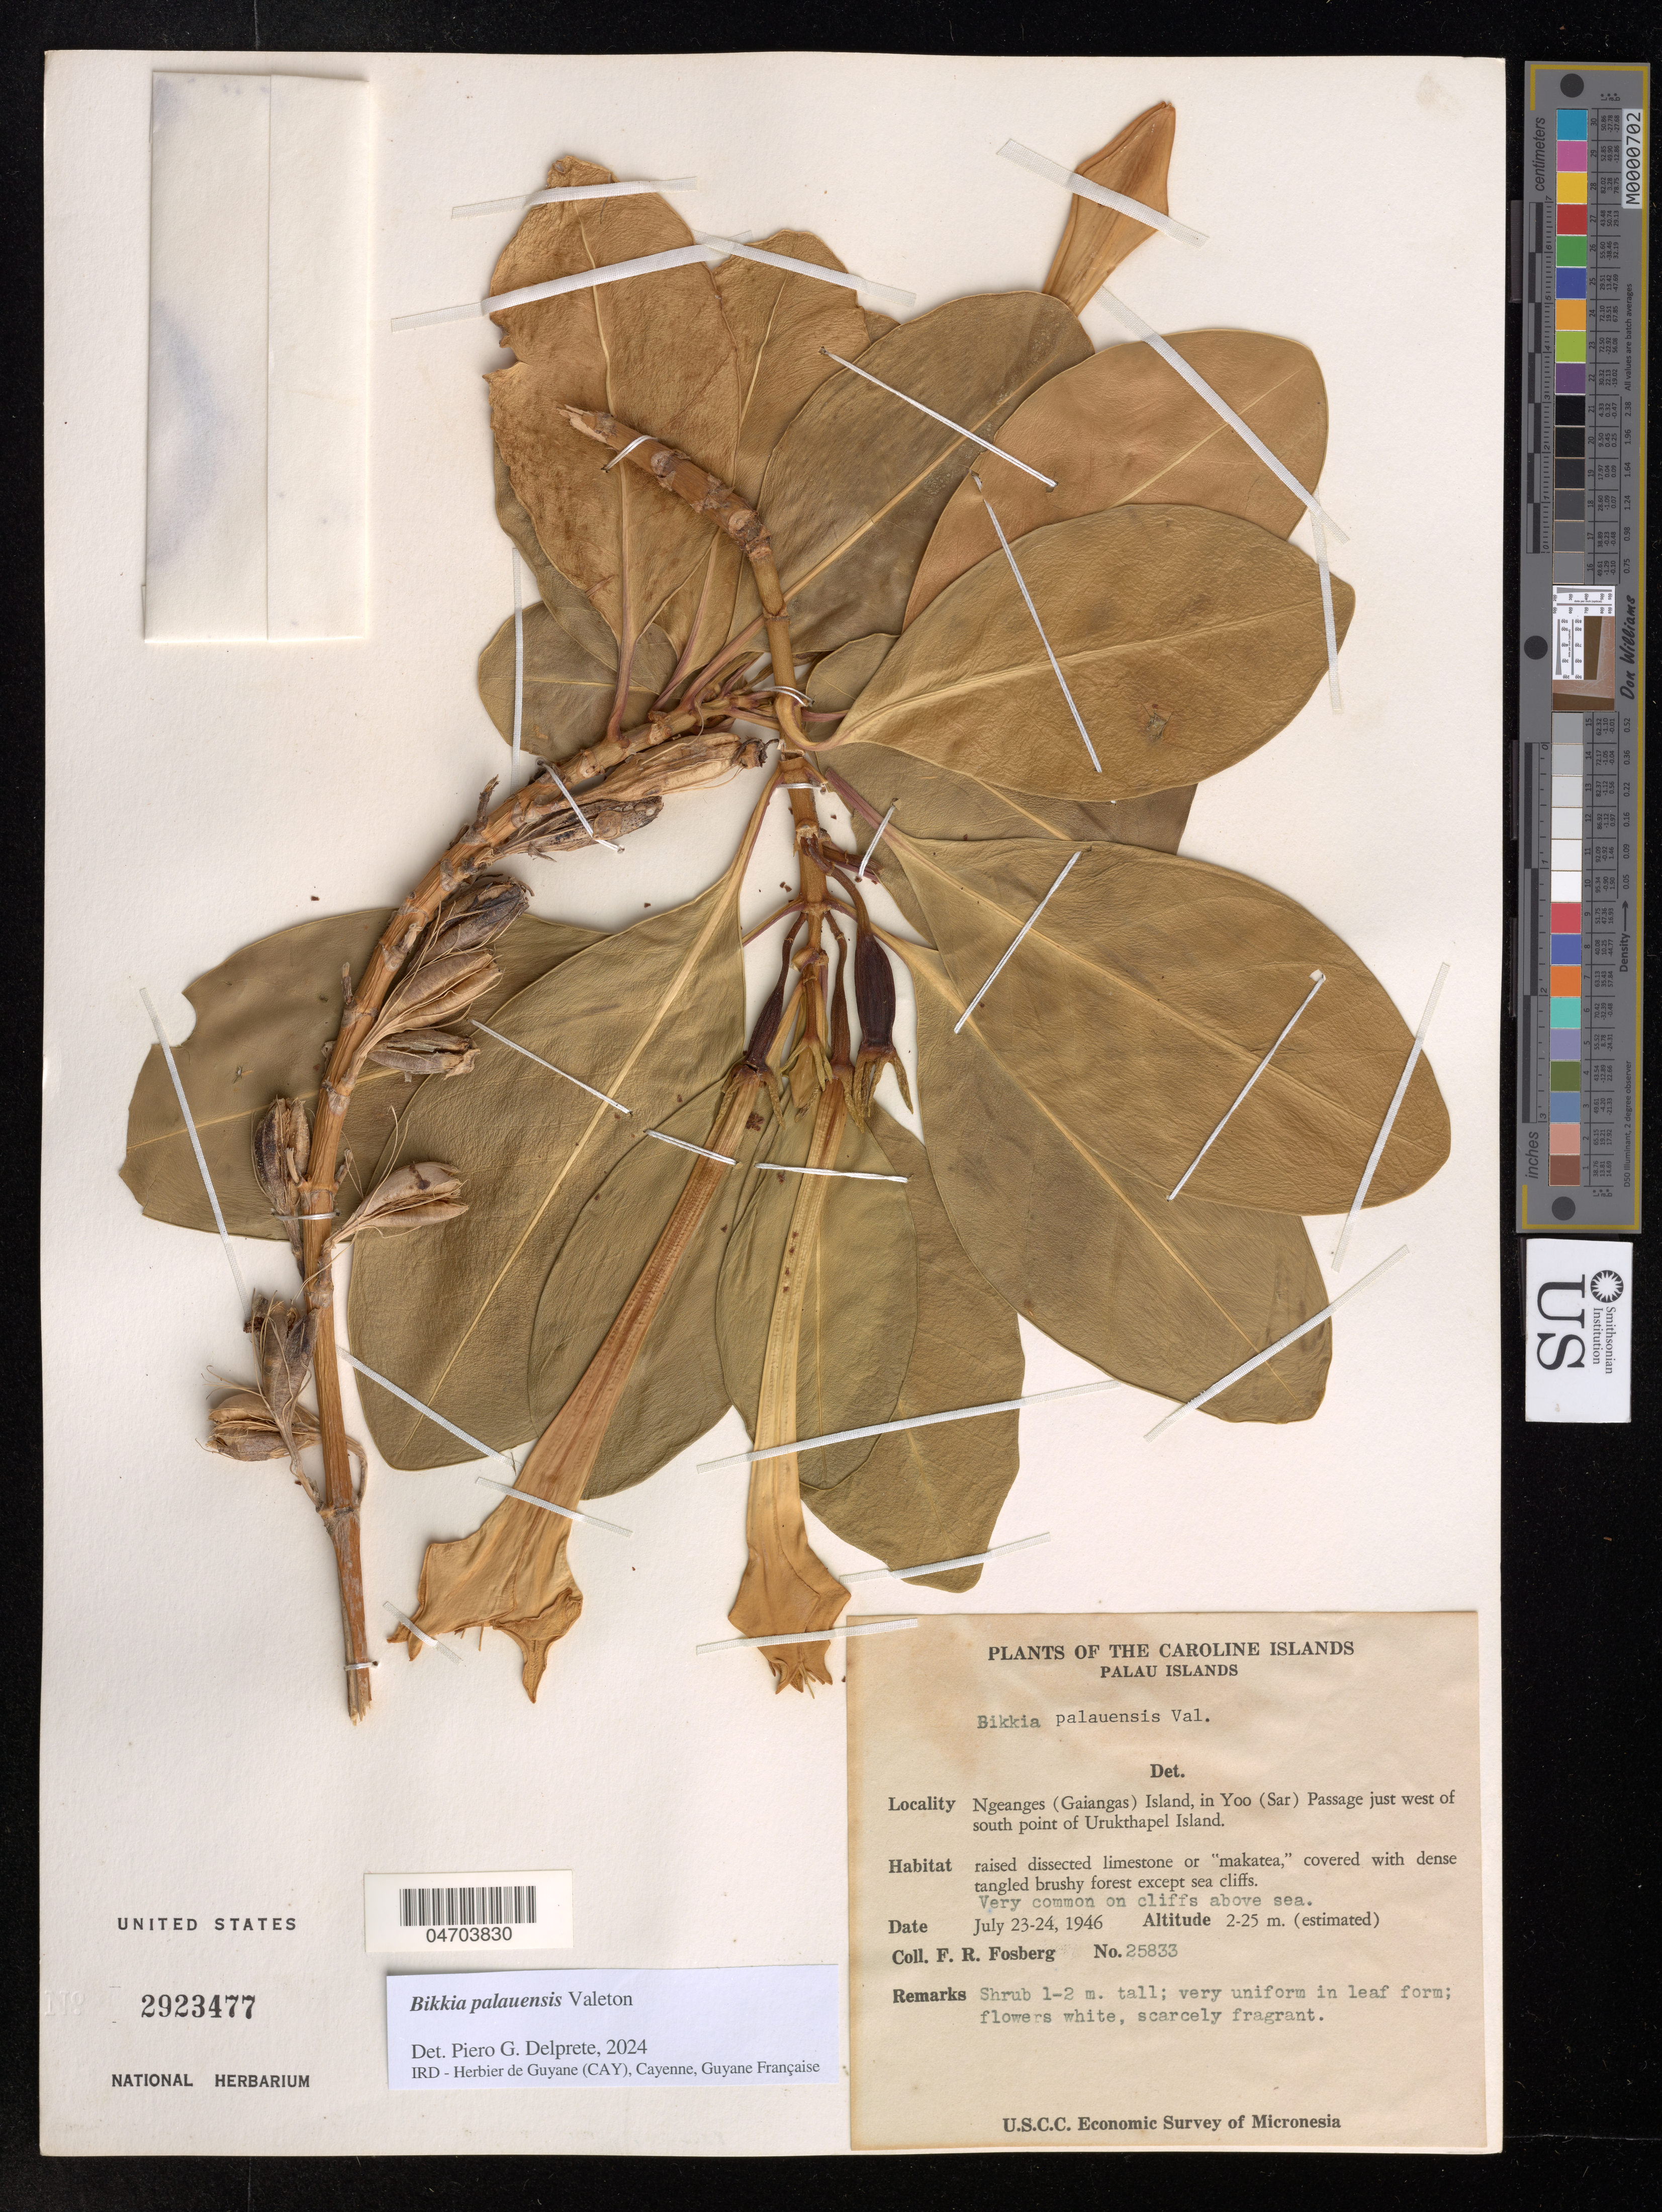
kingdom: Plantae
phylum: Tracheophyta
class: Magnoliopsida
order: Gentianales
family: Rubiaceae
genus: Bikkia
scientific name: Bikkia palauensis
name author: Valeton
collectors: F. R. Fosberg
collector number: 25833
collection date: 1946-07-23/1946-07-24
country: Belau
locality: The Caroline Islands. Palau Islands. Ngeanges (Gaiangas) Island, in Yoo (Sar) Passage just west of south point of Urukthapel Island.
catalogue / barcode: US 2923477